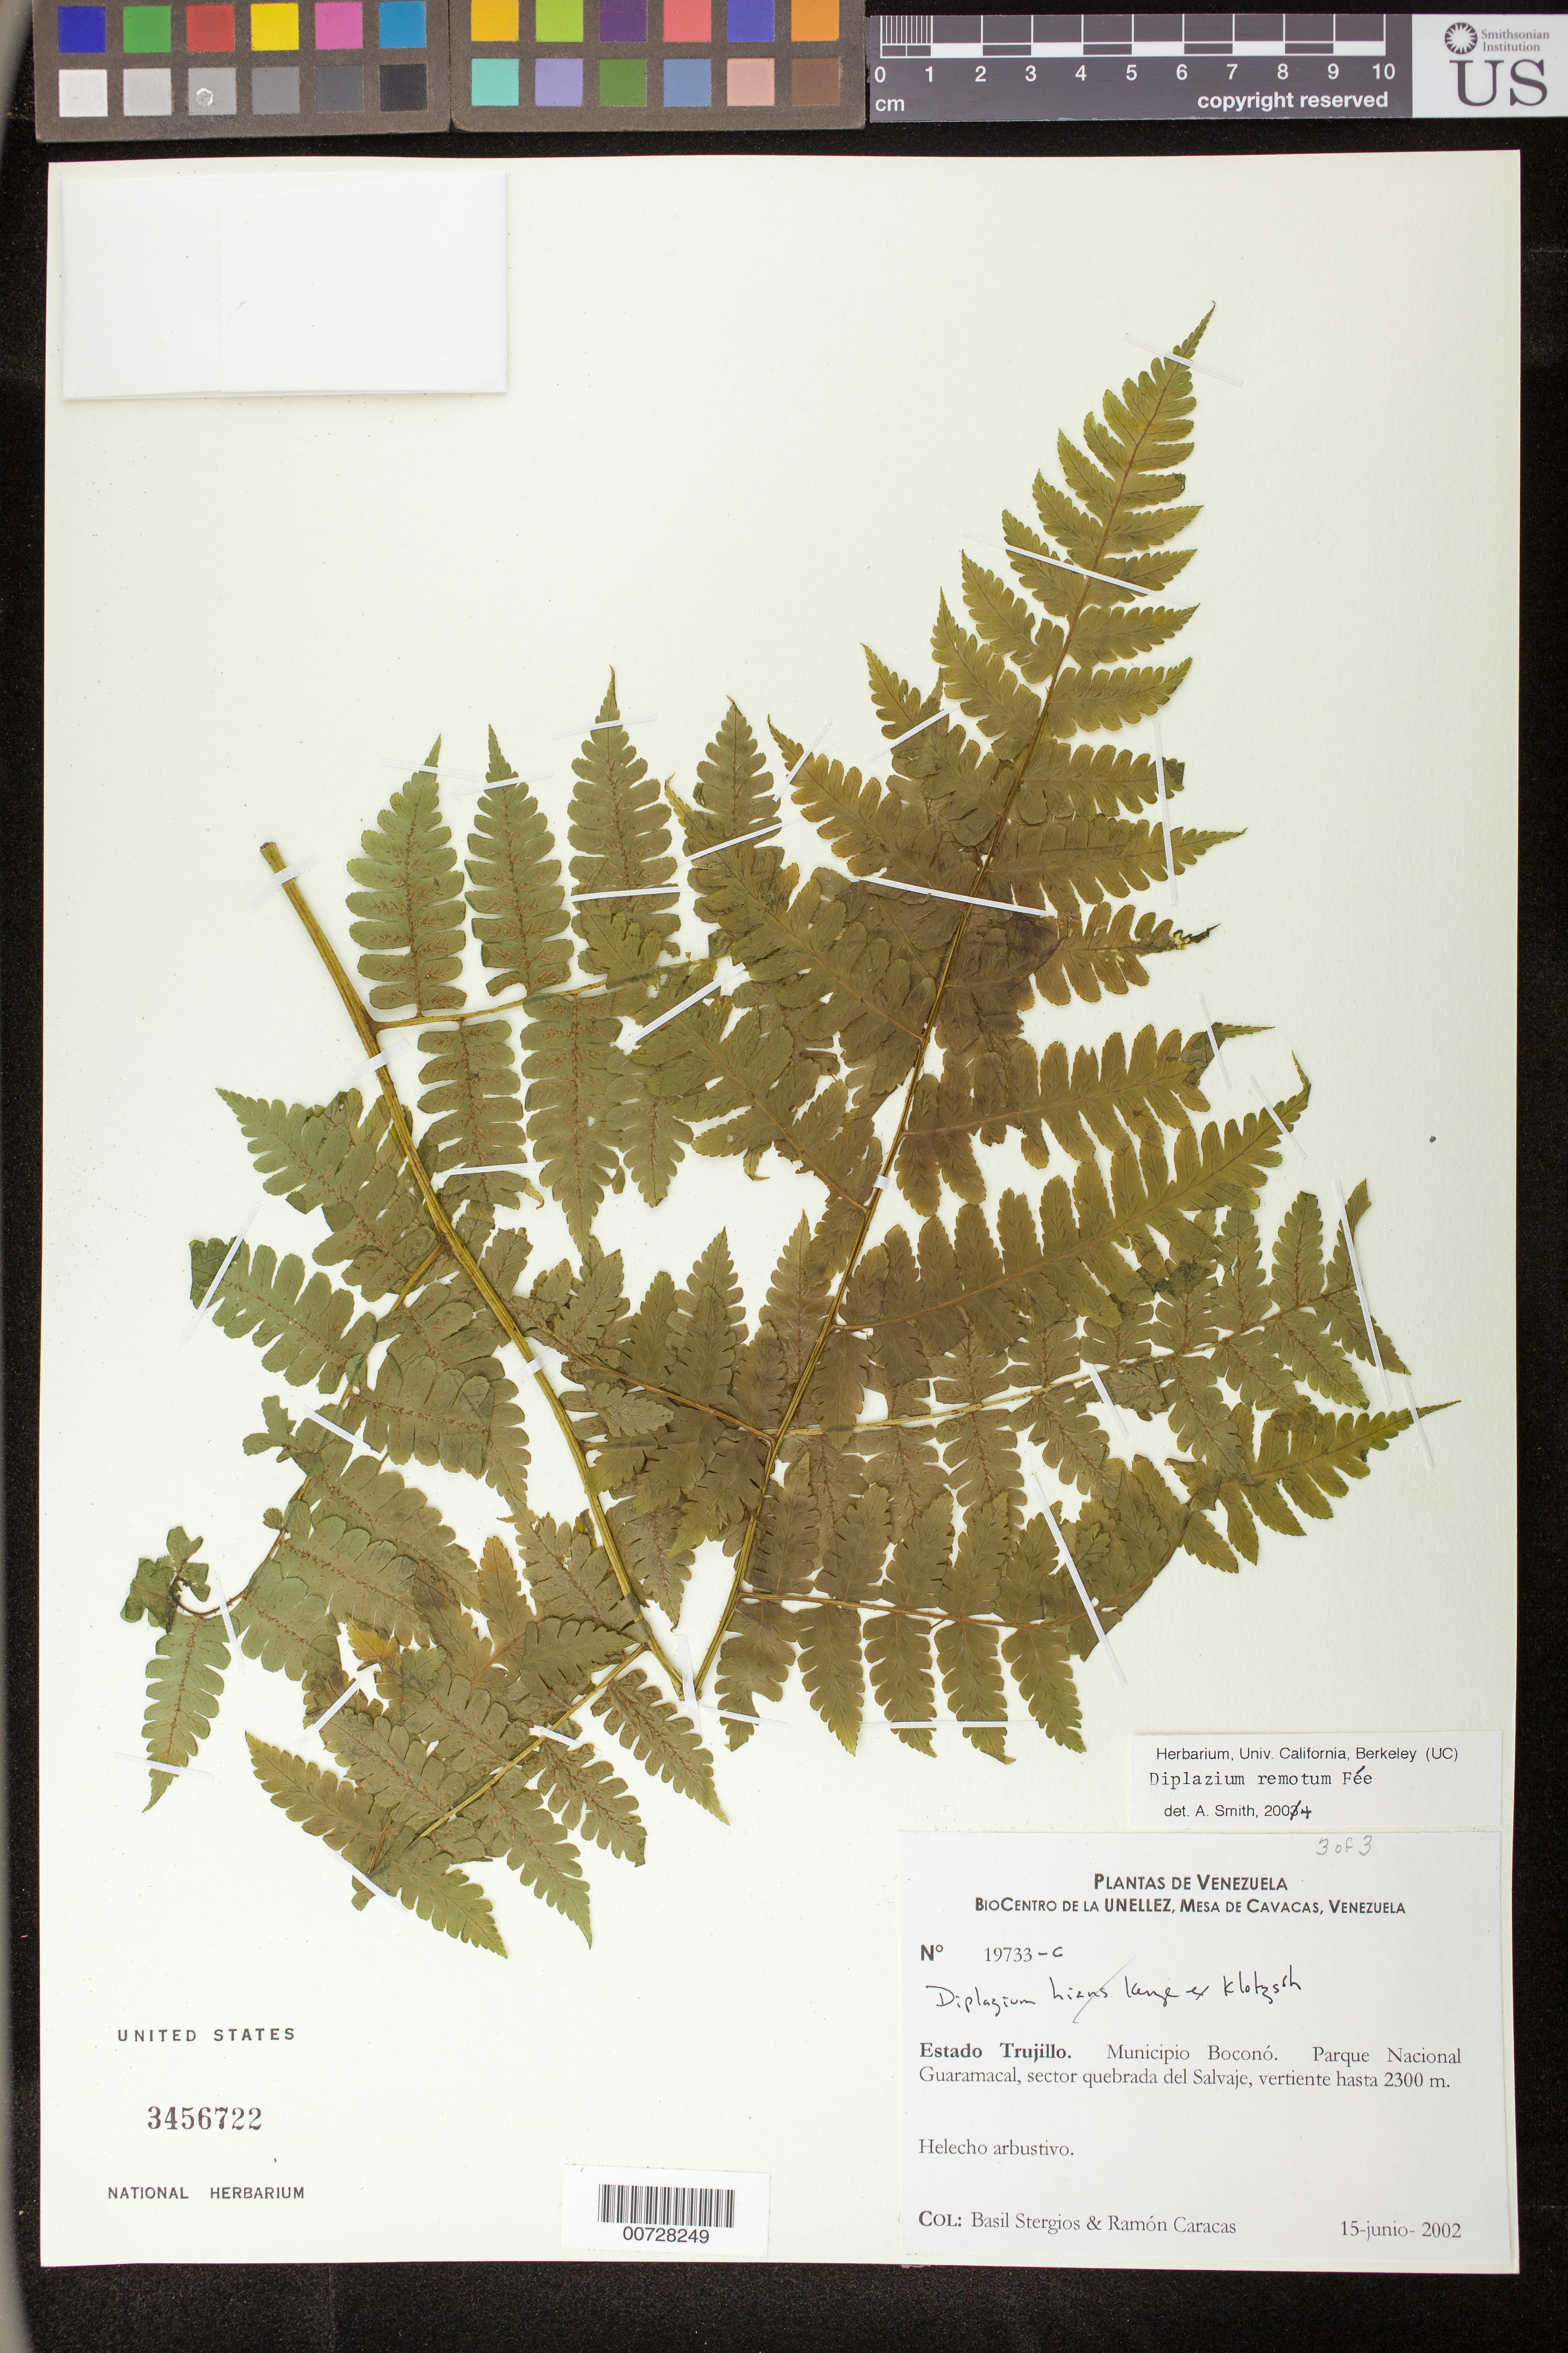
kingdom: Plantae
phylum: Tracheophyta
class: Polypodiopsida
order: Polypodiales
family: Athyriaceae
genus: Diplazium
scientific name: Diplazium hians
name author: Kunze ex Klotzsch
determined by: Dorr, L. J., (BOT), Smithsonian Institution - National Museum of Natural History (UNITED STATES)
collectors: B. G. Stergios & R. Caracas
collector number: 19733C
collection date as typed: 15 Jun 2002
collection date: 2002-06-15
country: Venezuela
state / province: Trujillo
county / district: Boconó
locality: Parque Nacional Guaramacal, sector quebrada del Salvaje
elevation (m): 2300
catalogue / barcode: US 3456722